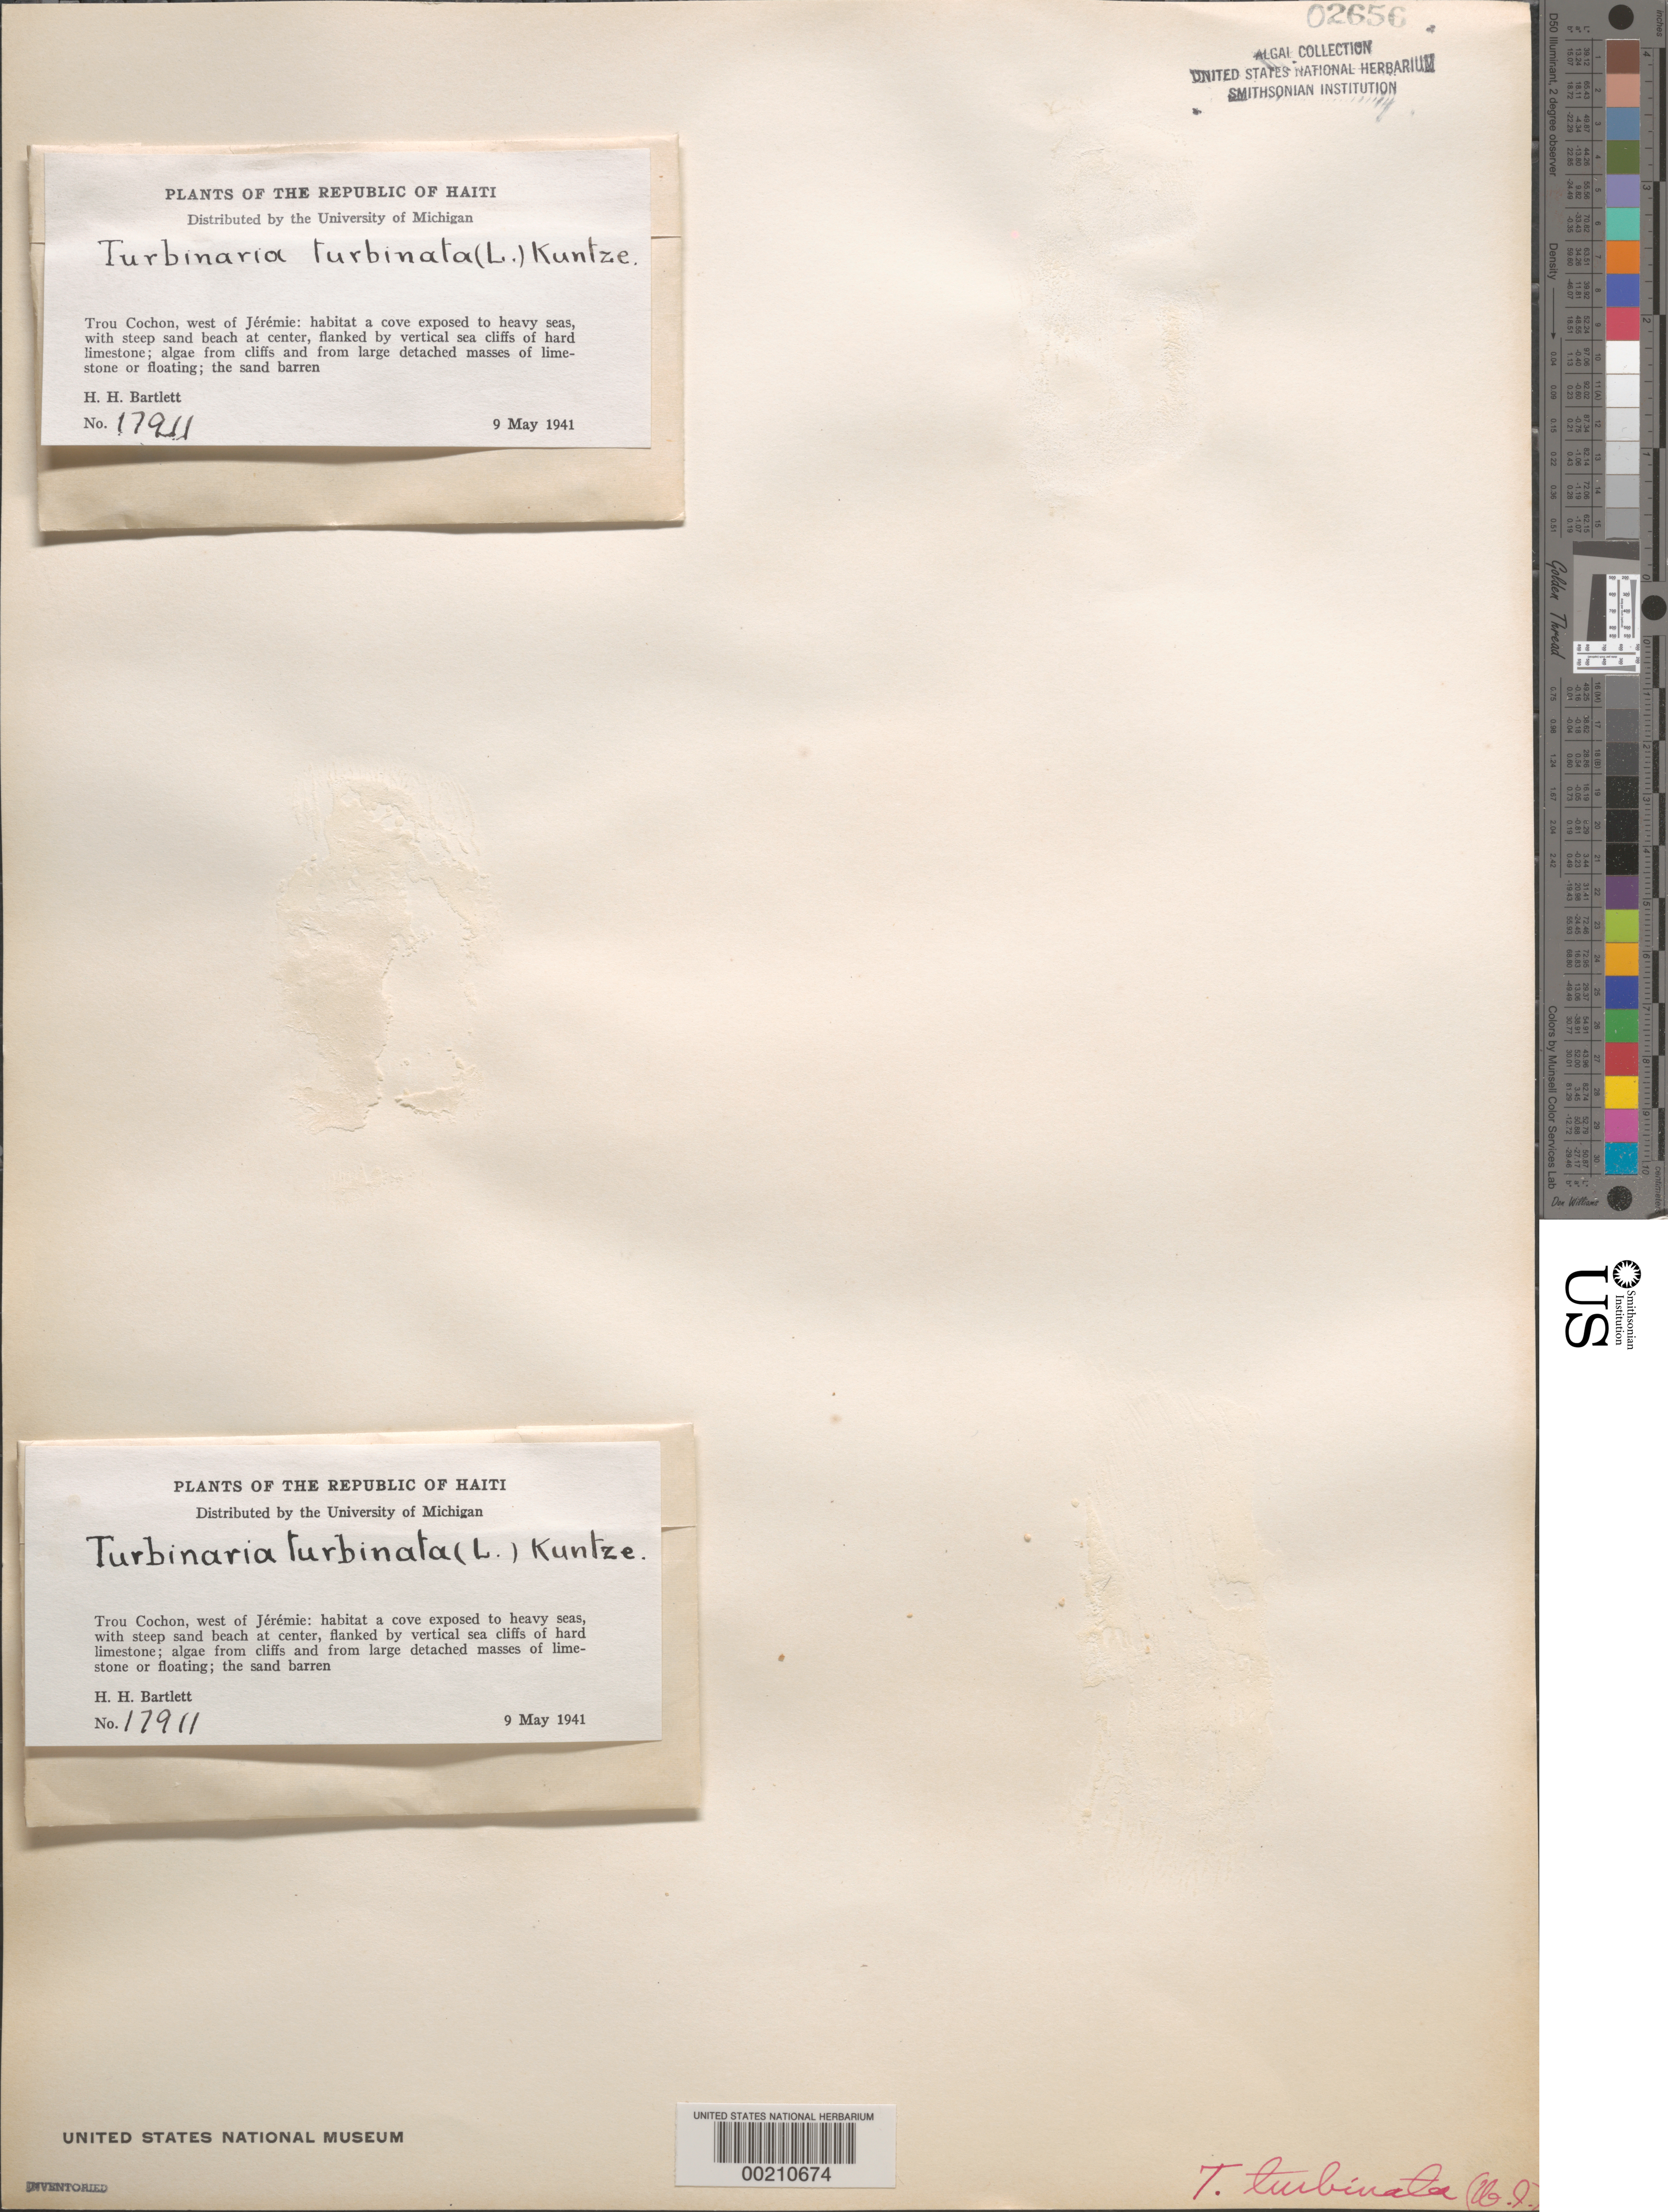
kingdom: Chromista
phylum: Ochrophyta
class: Phaeophyceae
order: Fucales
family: Sargassaceae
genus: Turbinaria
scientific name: Turbinaria turbinata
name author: (L.) Kuntze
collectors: H. H. Bartlett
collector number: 17911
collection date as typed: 09 May 1941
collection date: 1941-05-09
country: Haiti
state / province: Sud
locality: Trou Cochon, west of Jeremie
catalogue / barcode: US 2656